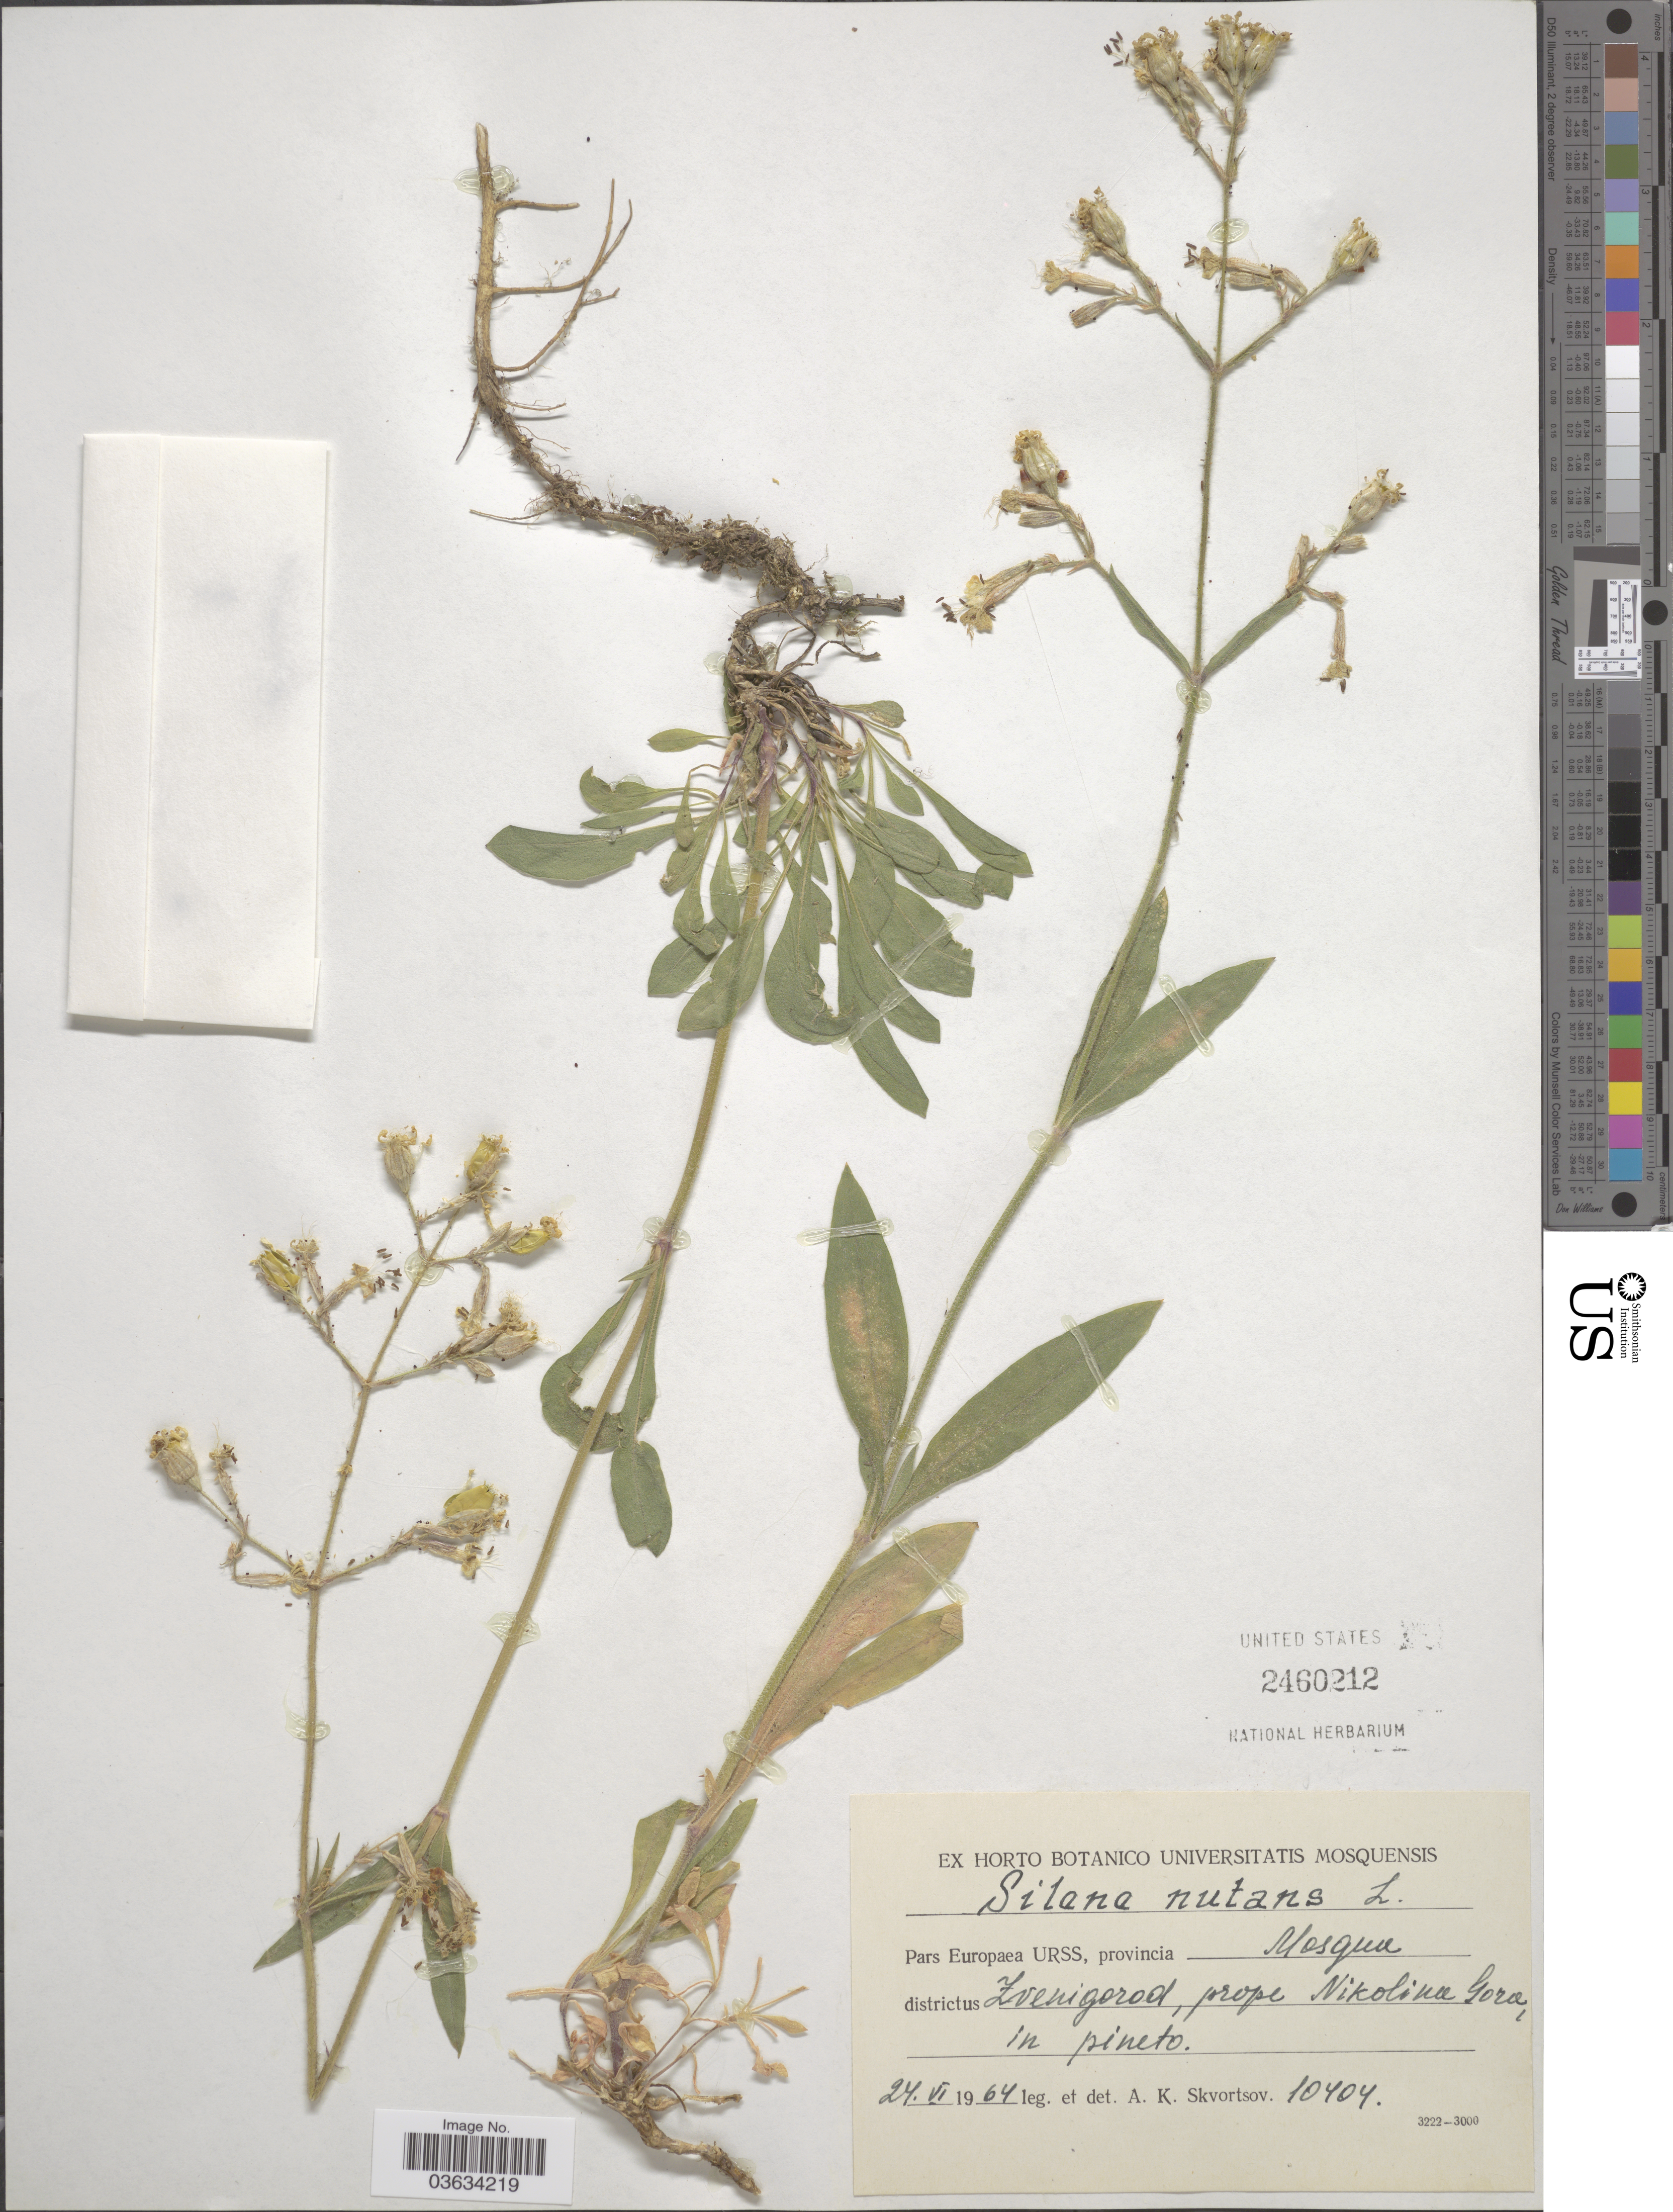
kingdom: Plantae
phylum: Tracheophyta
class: Magnoliopsida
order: Caryophyllales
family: Caryophyllaceae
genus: Silene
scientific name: Silene nutans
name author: L.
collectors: A. K. Skvortsov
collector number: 10404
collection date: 1964-06-24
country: Russian Federation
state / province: Moscow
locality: Pars Europæa URSS, provincia Mosqua districtus Zvenigorod, prope Nikolina Gora, in pineto.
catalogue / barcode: US 2460212